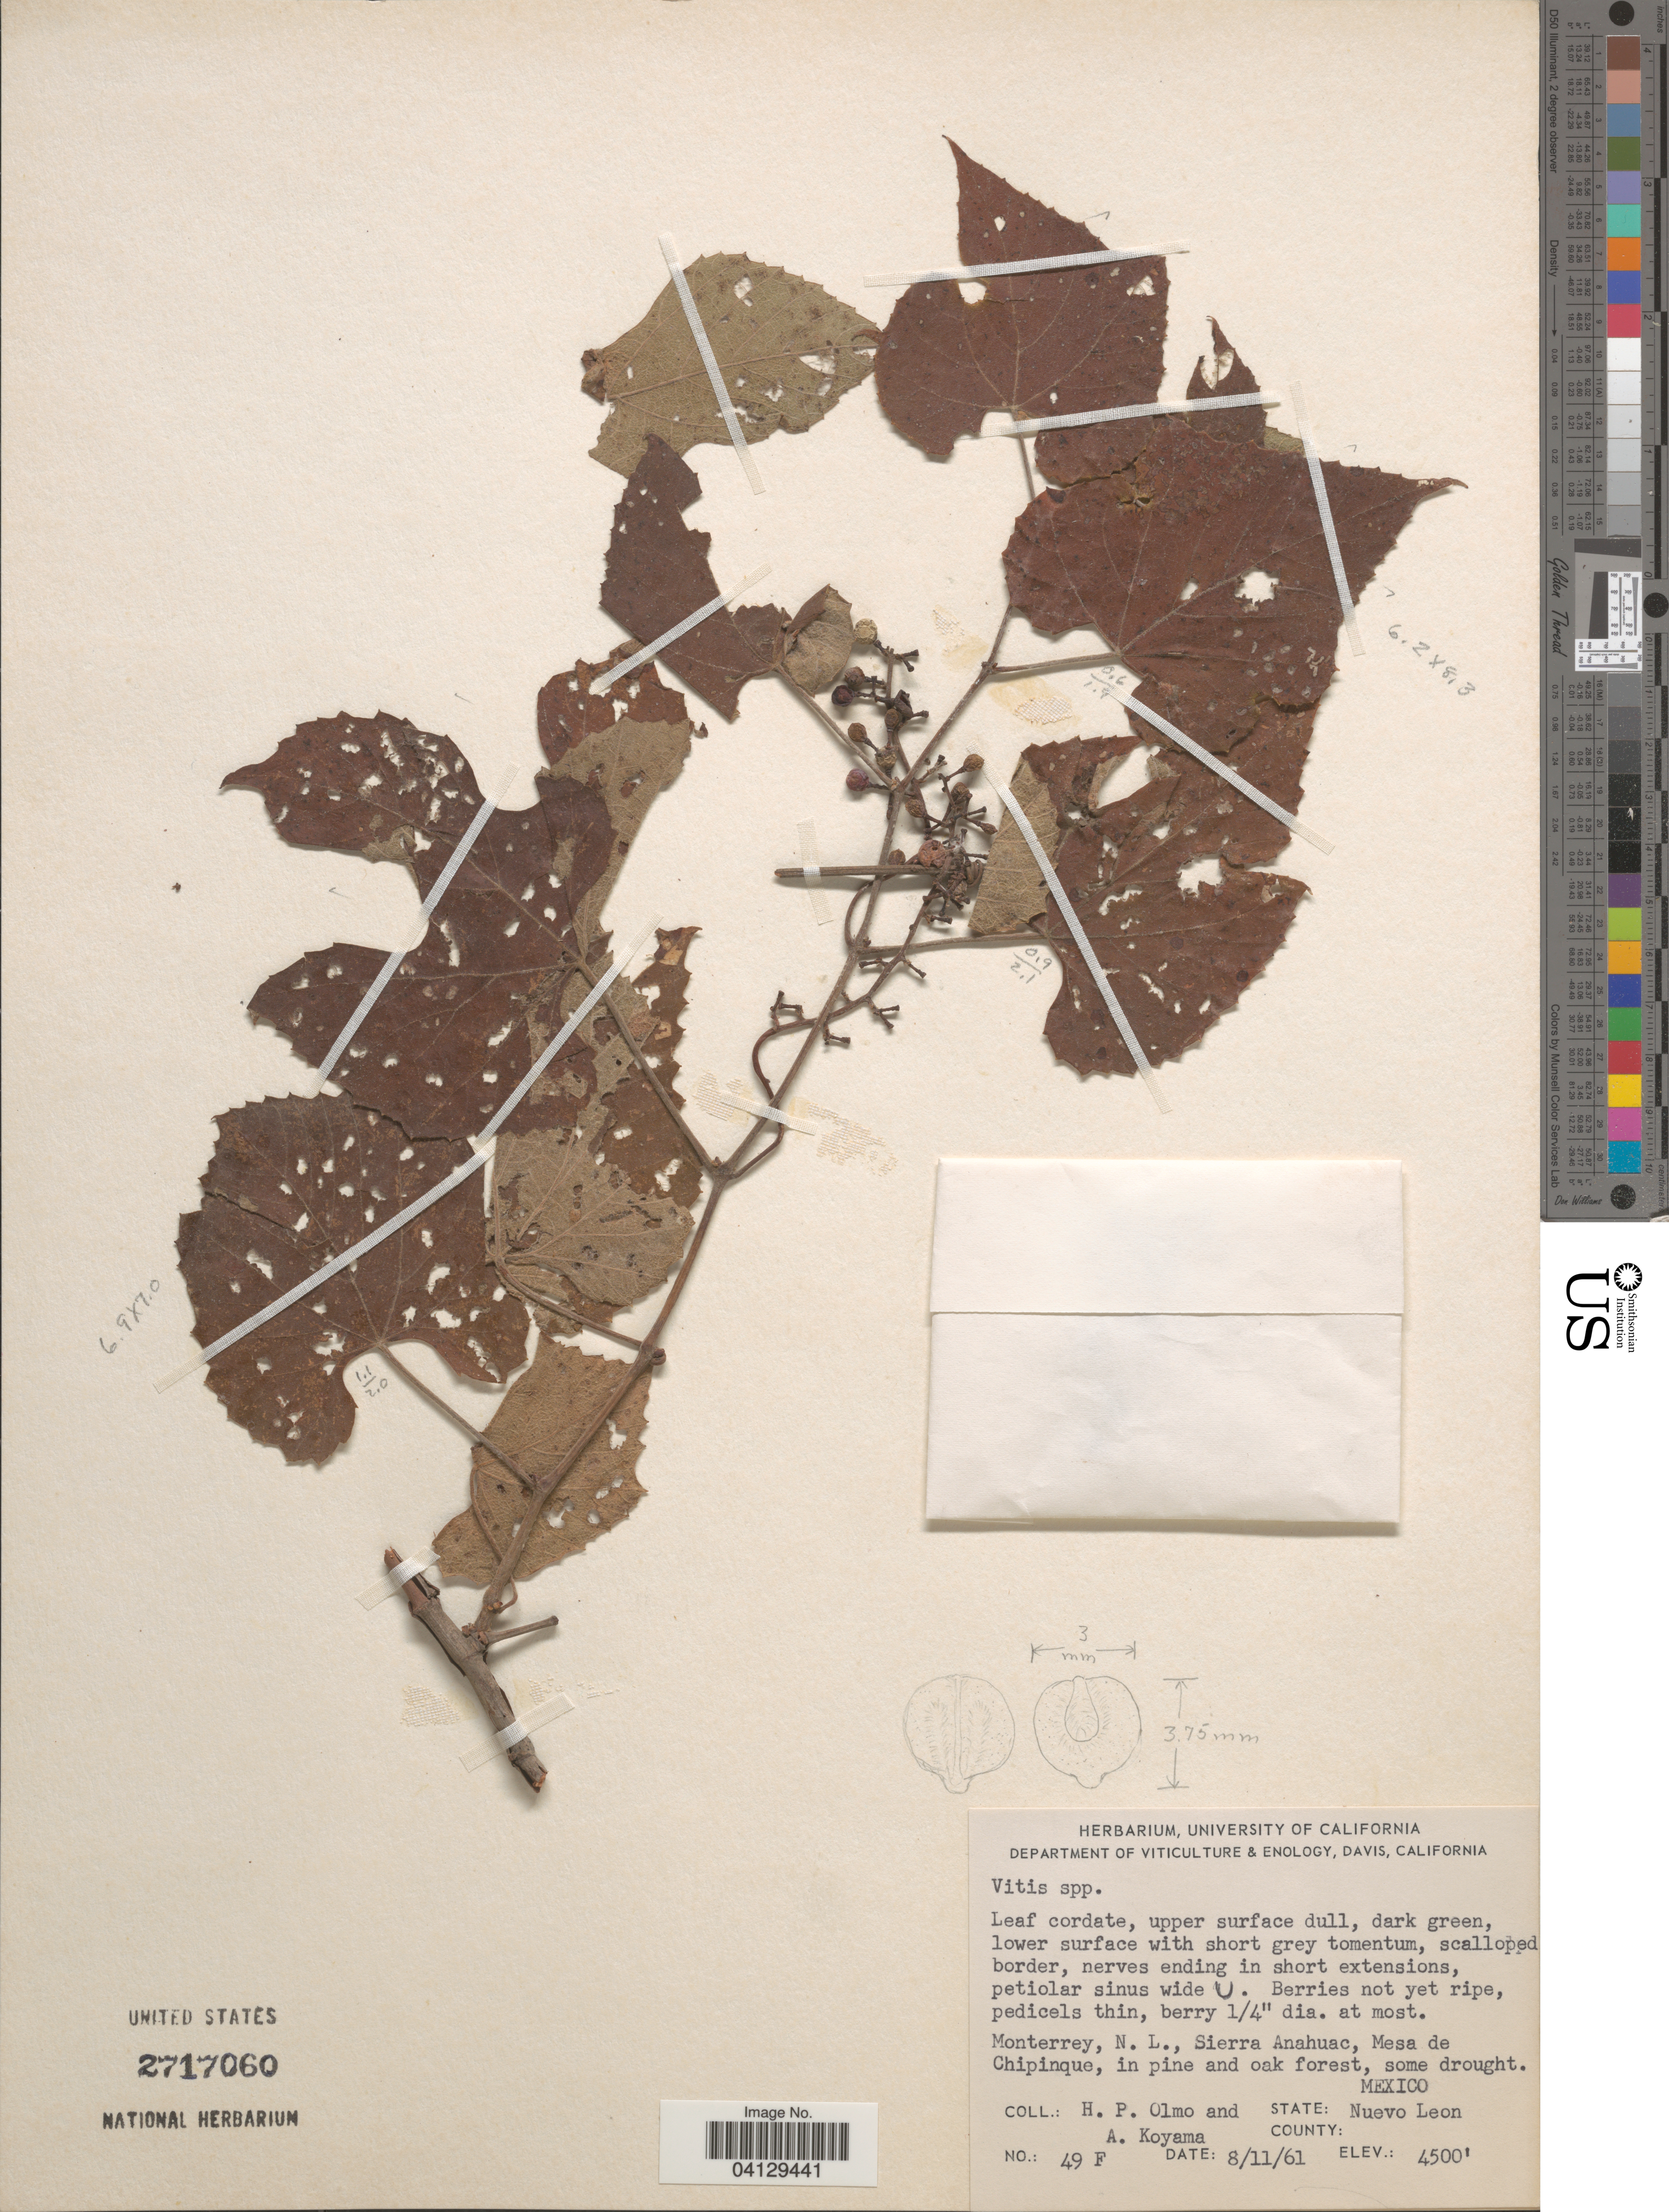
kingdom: Plantae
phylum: Tracheophyta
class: Magnoliopsida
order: Vitales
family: Vitaceae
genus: Vitis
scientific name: Vitis sp.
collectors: H. Olmo & A. Koyama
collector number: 49F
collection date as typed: Transcribed d/m/y: 11/8/61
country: Mexico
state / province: Nuevo León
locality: Monterrey, Sierra Anahuac, Mesa de Chipinque.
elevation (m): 1372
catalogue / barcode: US 2717060